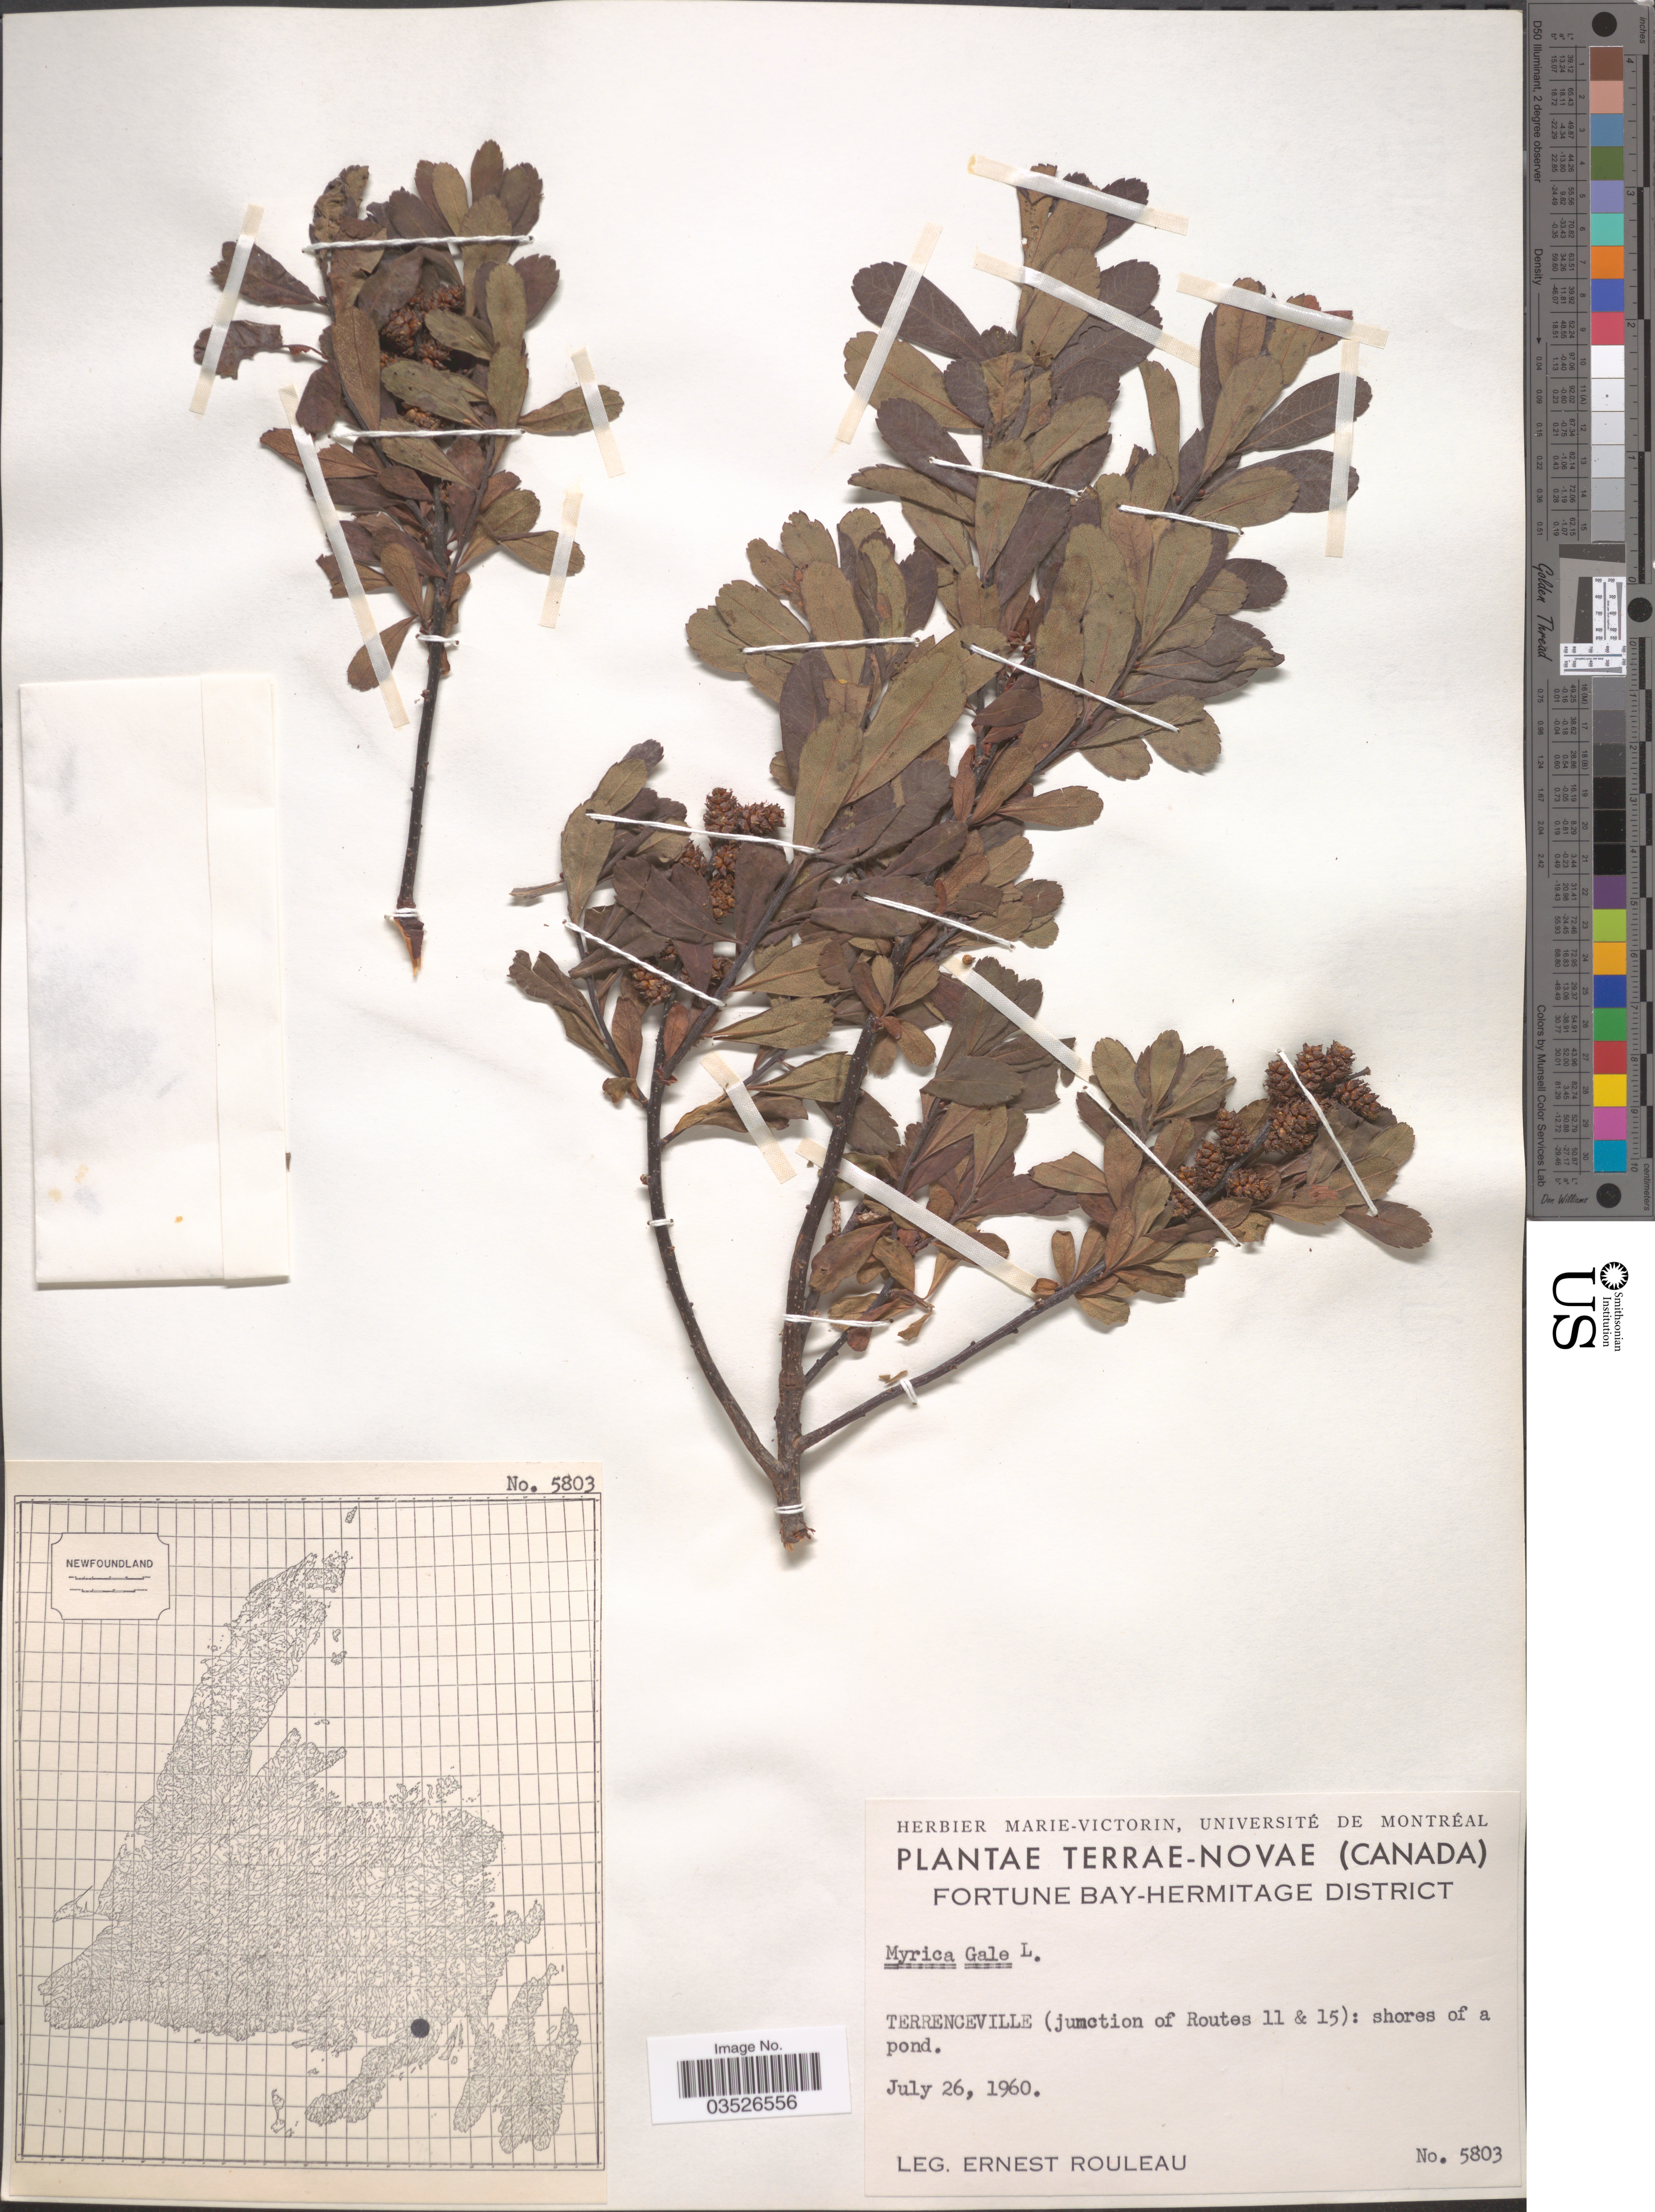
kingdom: Plantae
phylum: Tracheophyta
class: Magnoliopsida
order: Fagales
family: Myricaceae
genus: Myrica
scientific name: Myrica gale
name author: L.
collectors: J. Rouleau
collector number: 5803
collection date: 1960-07-26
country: Canada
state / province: Newfoundland and Labrador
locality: Terrae-Novae Fortune Bay-Hermitage District. Terrenceville (junction of Routes 11 & 15): shores of a pond.